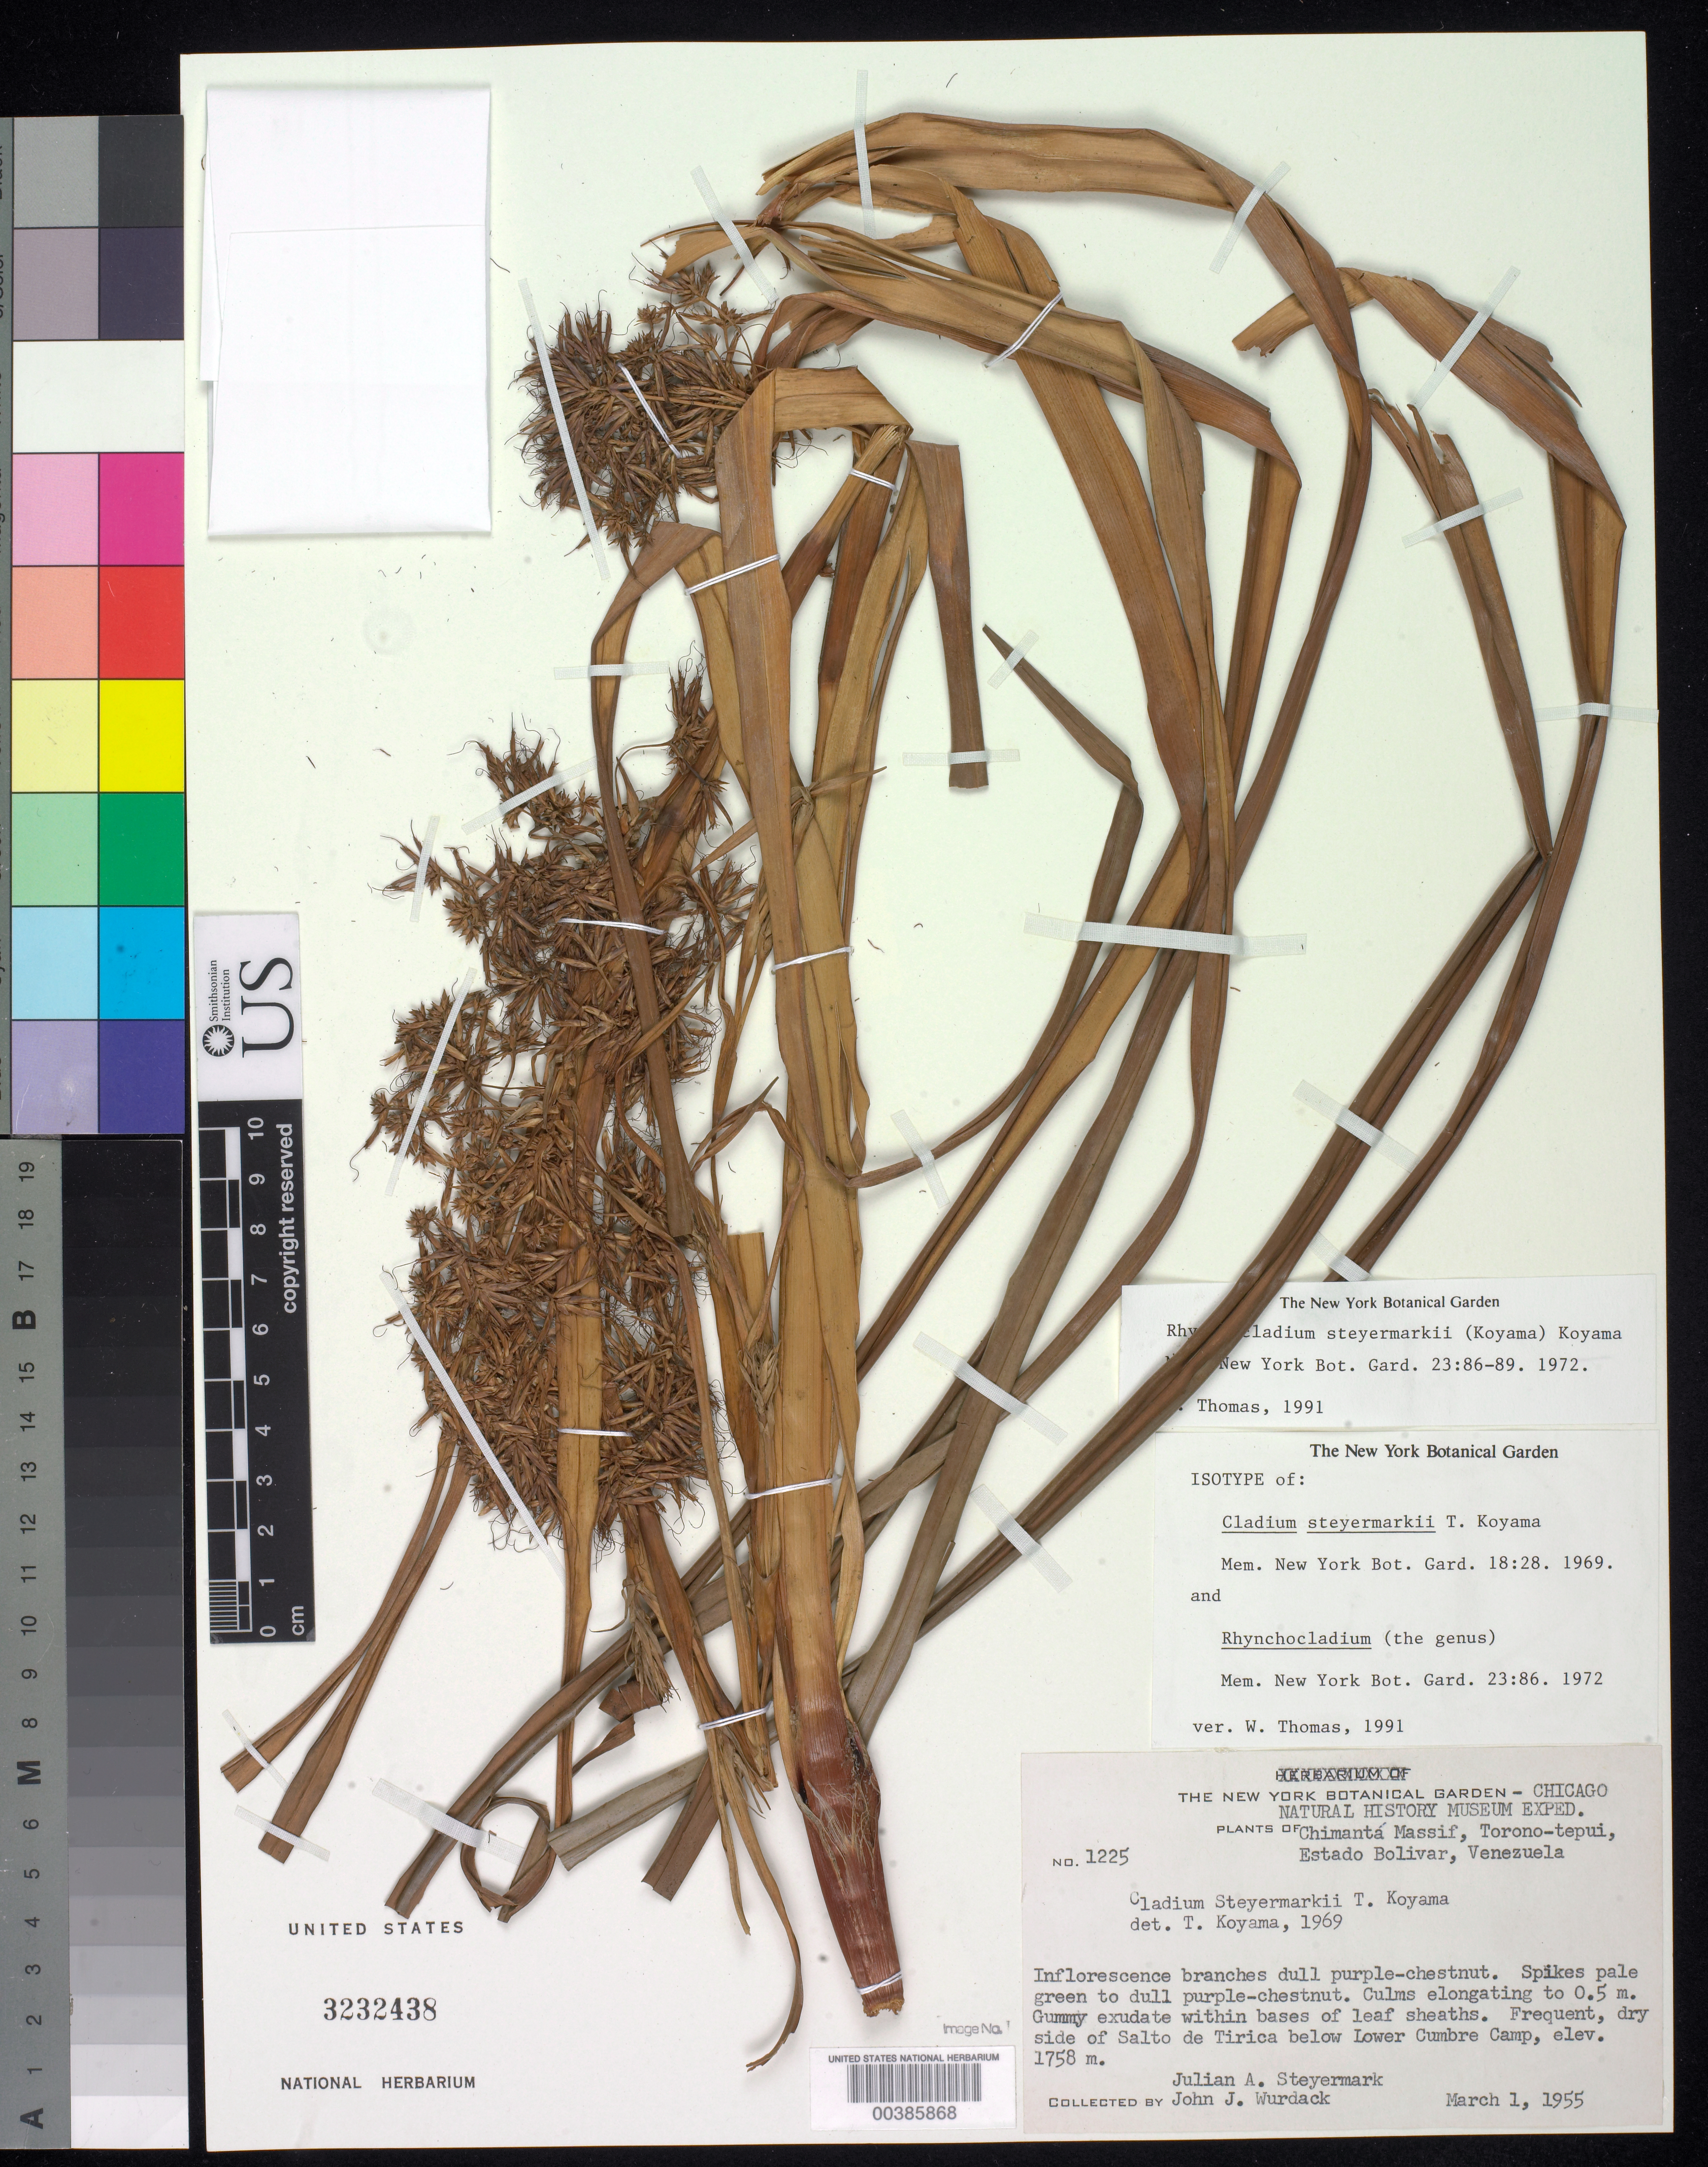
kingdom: Plantae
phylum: Tracheophyta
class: Liliopsida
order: Poales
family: Cyperaceae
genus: Cladium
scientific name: Cladium steyermarkii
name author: T. Koyama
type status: Isotype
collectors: J. Steyermark & J. J. Wurdack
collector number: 1225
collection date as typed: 01 Mar 1955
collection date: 1955-03-01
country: Venezuela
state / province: Bolivar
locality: Chimanta Massif, Torono-tepui, salto de Tirica below lower Cumbre Camp.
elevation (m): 1758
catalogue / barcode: US 3232438